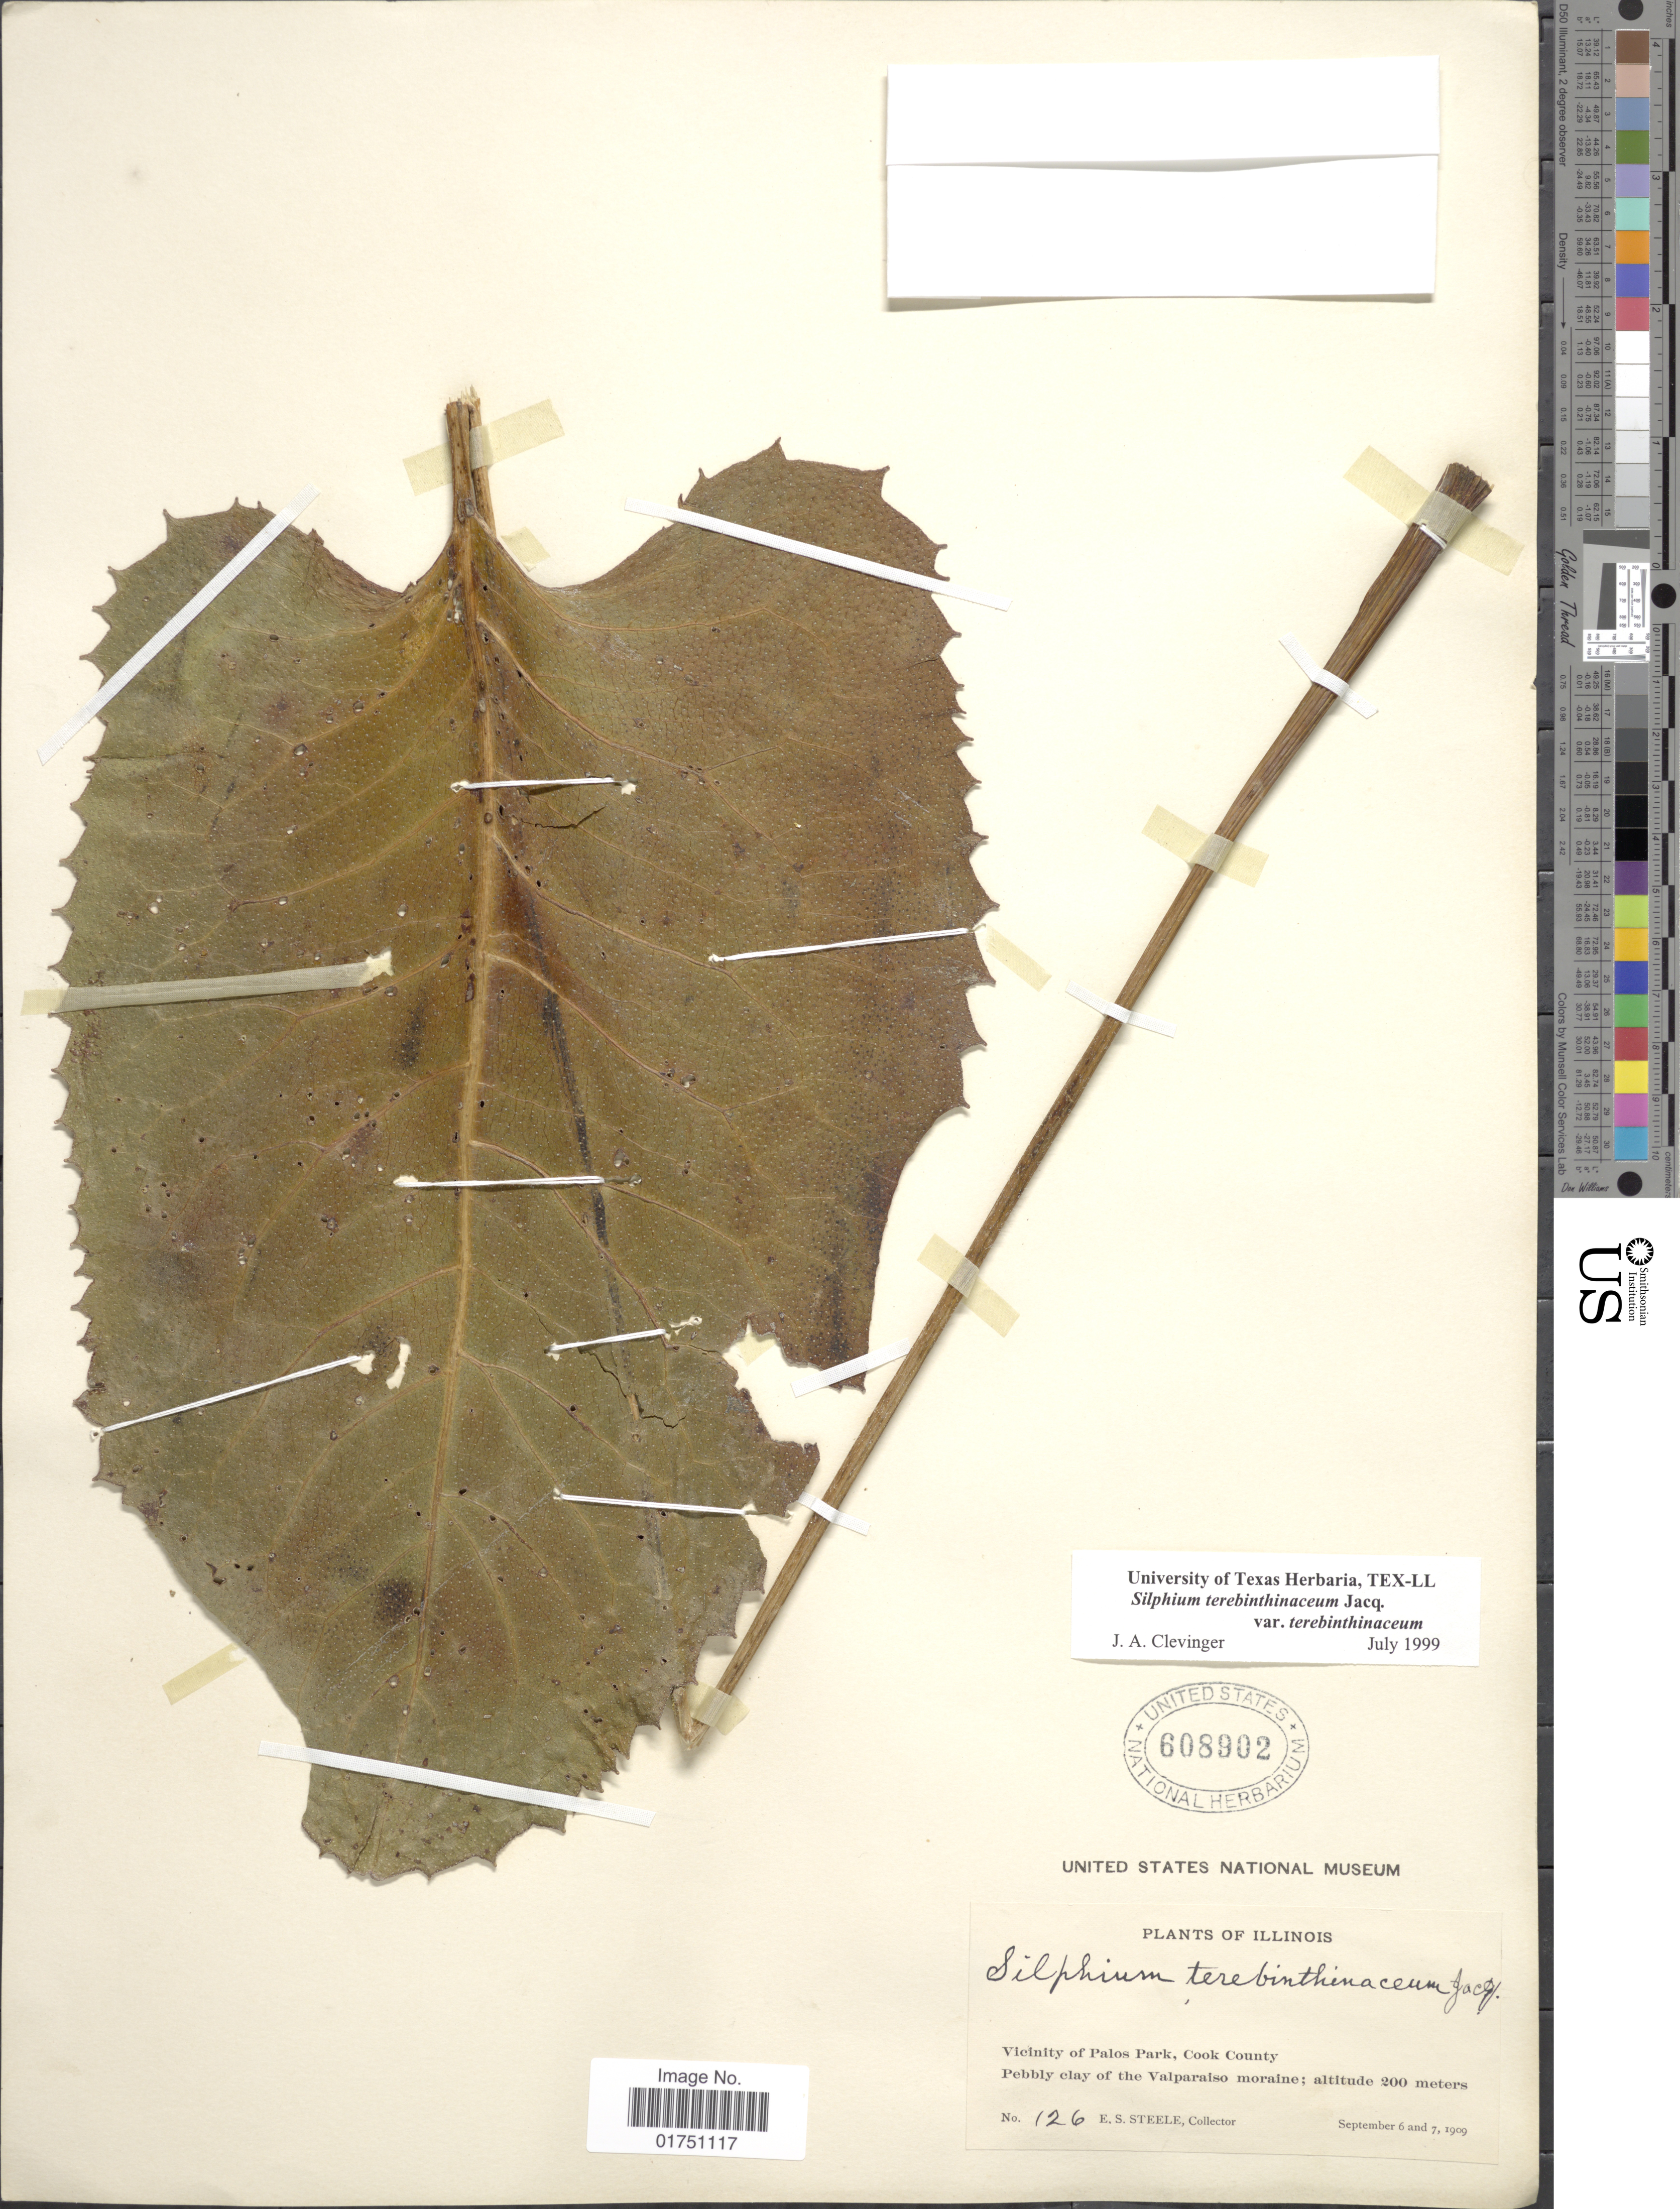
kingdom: Plantae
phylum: Tracheophyta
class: Magnoliopsida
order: Asterales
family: Asteraceae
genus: Silphium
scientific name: Silphium terebinthinaceum var. terebinthinaceum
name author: Jacq.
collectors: E. Steele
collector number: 126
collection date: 1909-09-06/1909-09-07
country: United States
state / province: Illinois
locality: Vicinity of Palos Park, Cook County. Pebbly clay of the Valparaiso moraine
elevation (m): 200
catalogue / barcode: US 608902